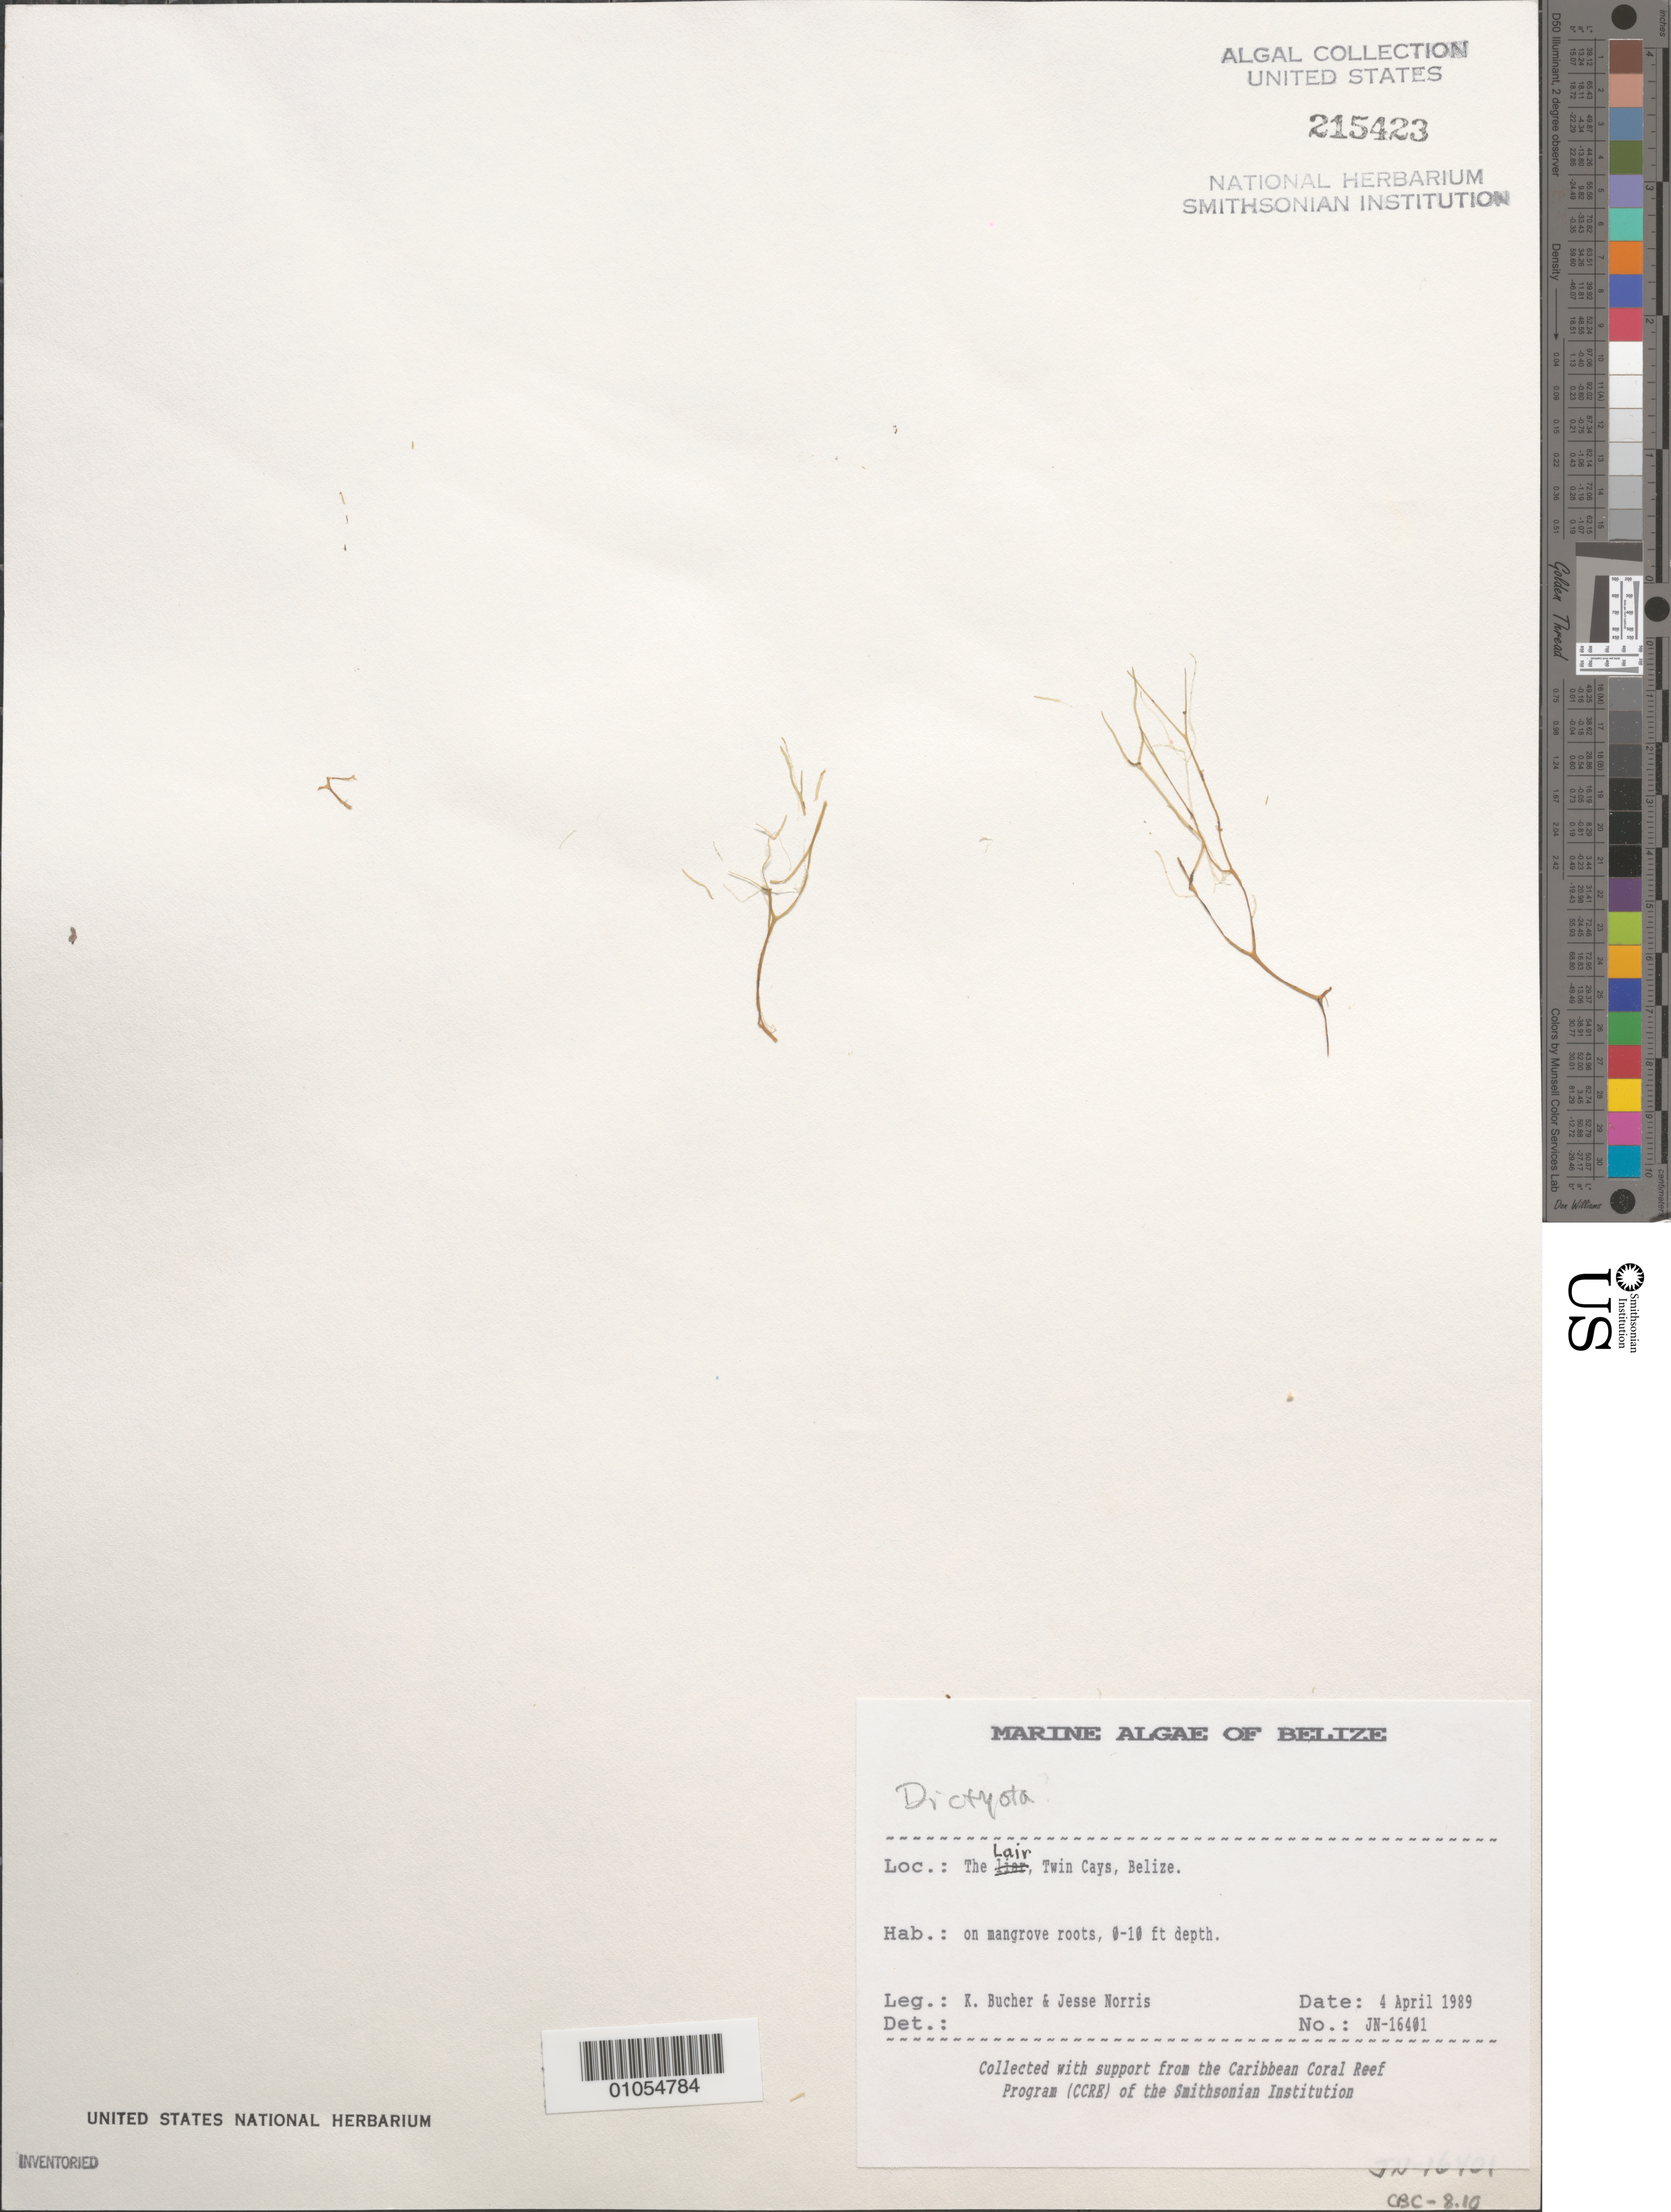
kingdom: Chromista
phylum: Ochrophyta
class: Phaeophyceae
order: Dictyotales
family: Dictyotaceae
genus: Dictyota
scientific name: Dictyota sp.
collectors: K. E. Bucher & J. A. Norris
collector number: JN-16401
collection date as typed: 04 Apr 1989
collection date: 1989-04-04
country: Belize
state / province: Stann Creek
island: Twin Cays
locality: The Lair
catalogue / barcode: US 215423